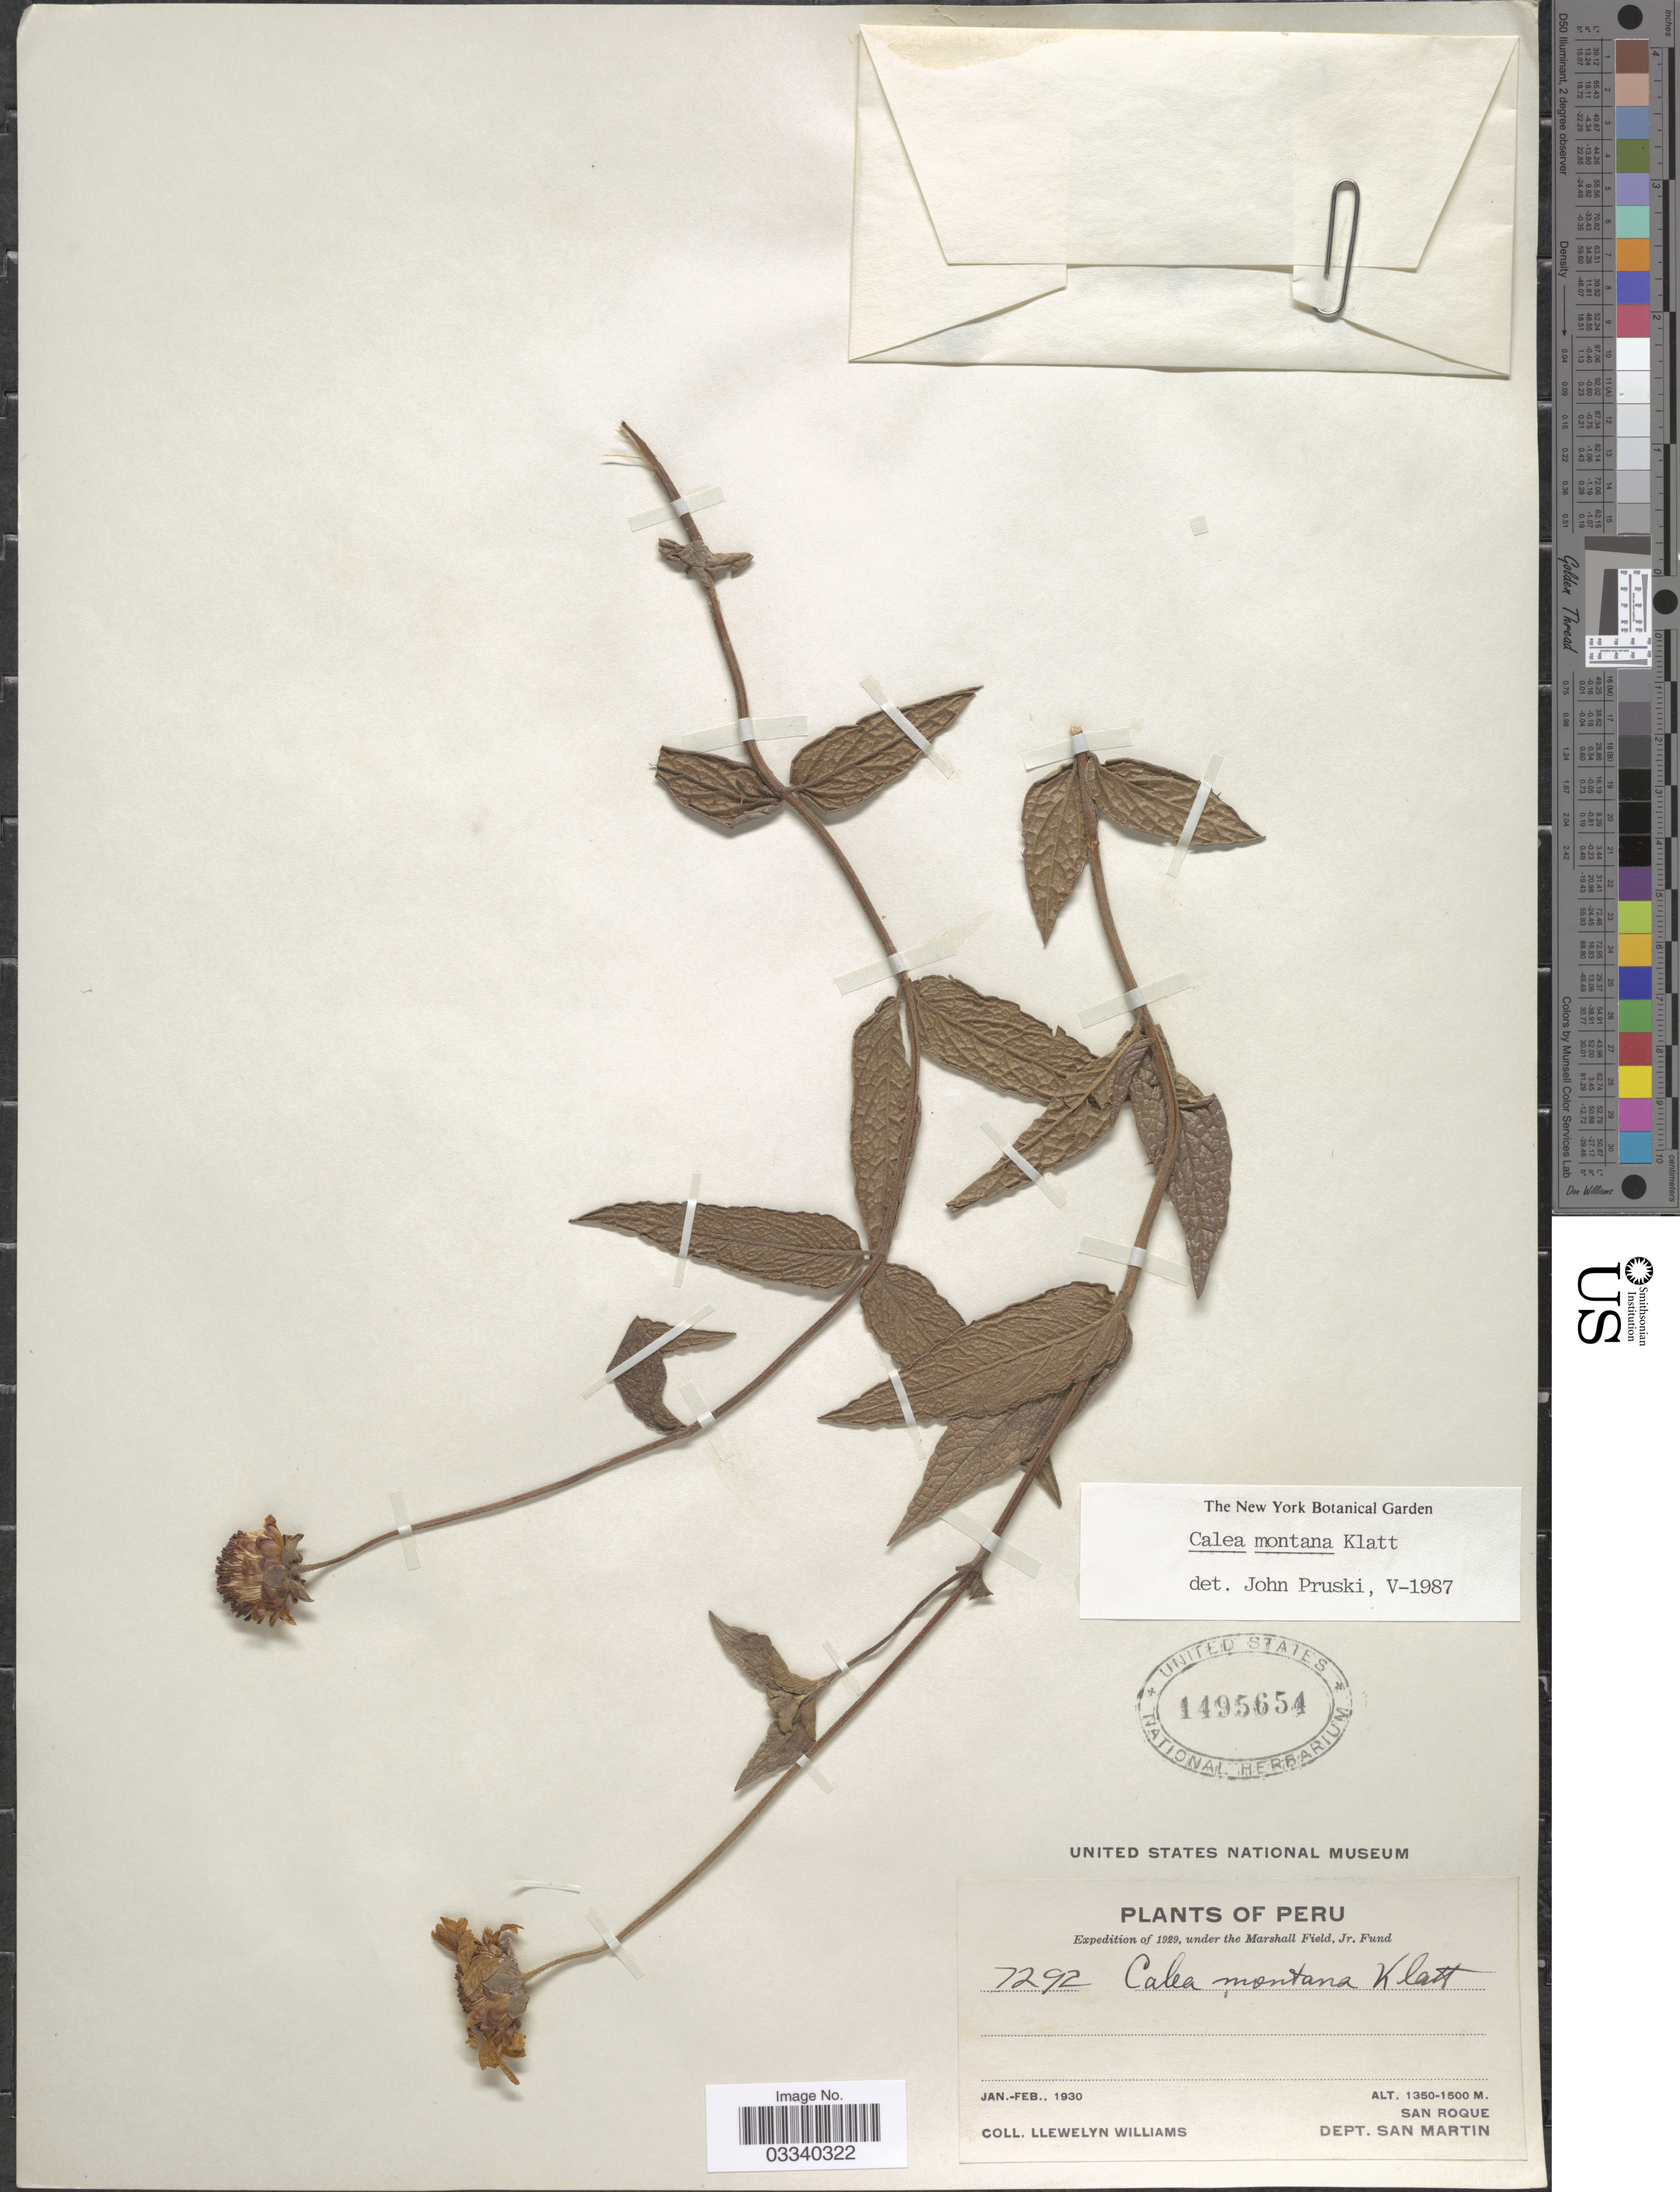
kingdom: Plantae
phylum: Tracheophyta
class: Magnoliopsida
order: Asterales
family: Asteraceae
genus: Calea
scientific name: Calea montana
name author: Klatt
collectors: Ll. Williams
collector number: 7292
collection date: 1930-01/1930-02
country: Peru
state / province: San Martín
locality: San Roque, Dept. San Martin.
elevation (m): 1350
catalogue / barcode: US 1495654